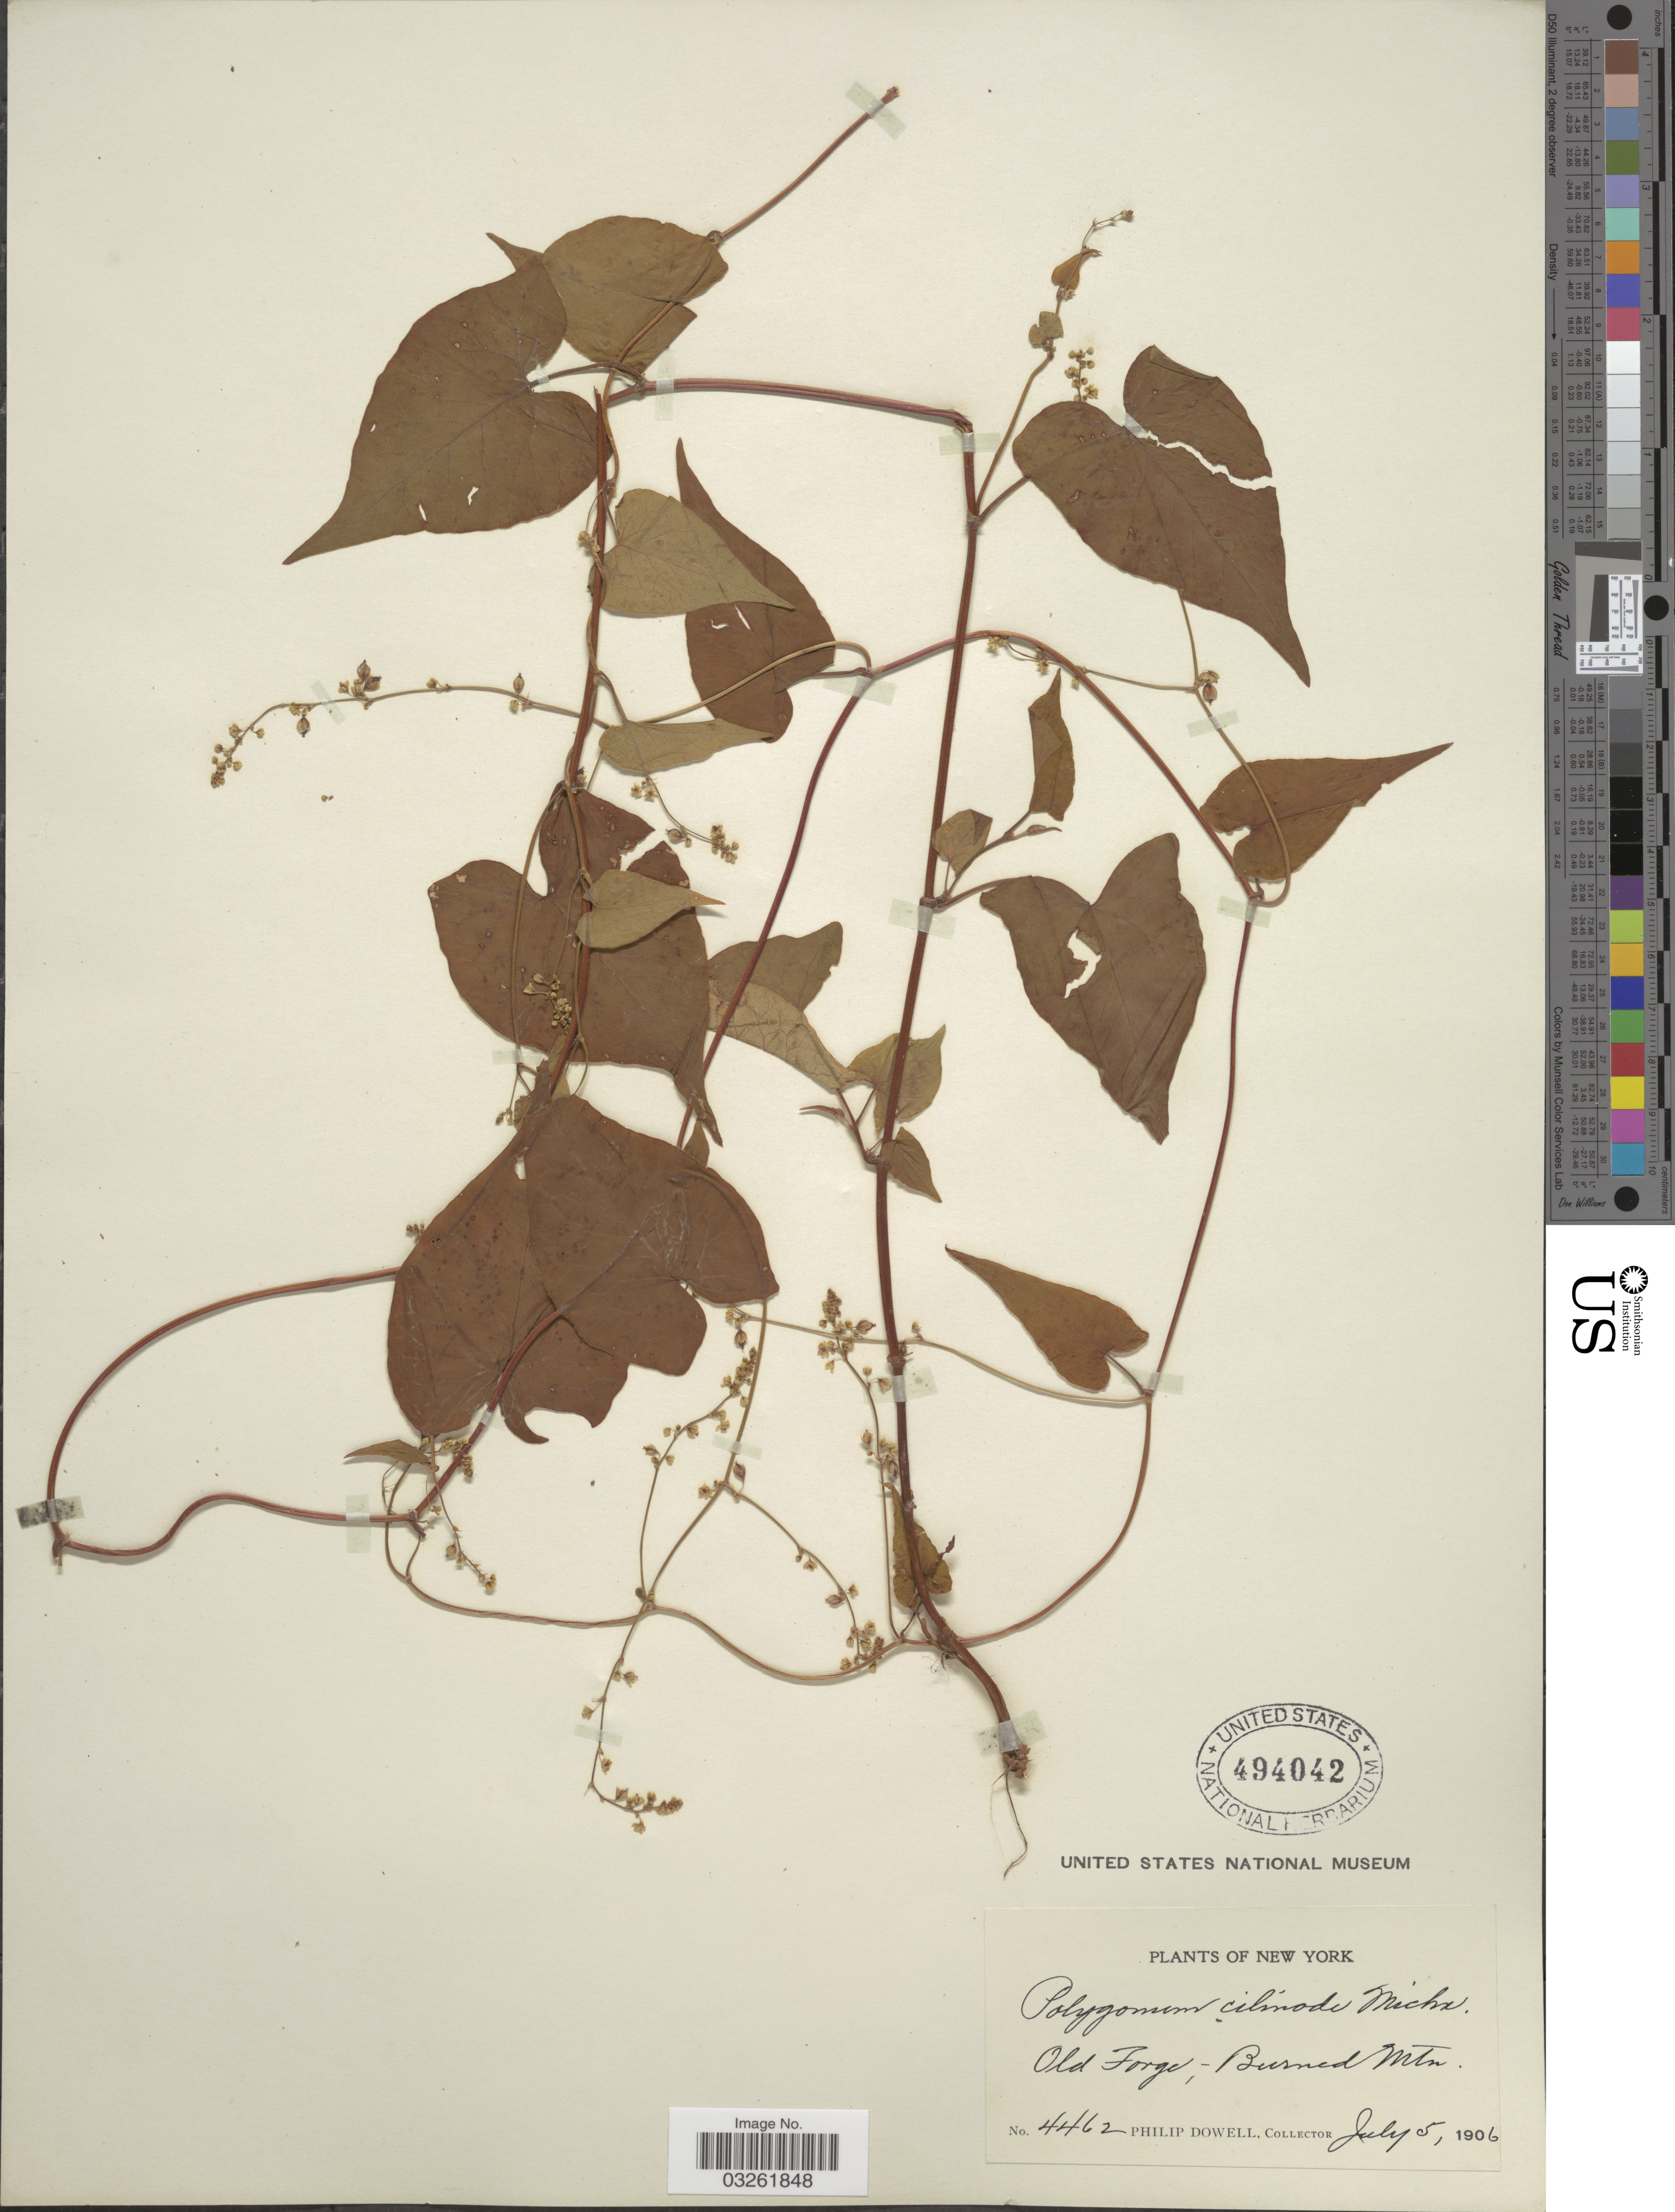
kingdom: Plantae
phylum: Tracheophyta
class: Magnoliopsida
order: Caryophyllales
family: Polygonaceae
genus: Fallopia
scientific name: Fallopia cilinodis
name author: (Michx.) Holub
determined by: Strong, M. T., (US), Smithsonian Institution - National Museum of Natural History (UNITED STATES)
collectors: P. Dowell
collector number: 4462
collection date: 1906-07-05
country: United States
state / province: New York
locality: Old Forge, Burned Mtn.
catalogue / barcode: US 494042